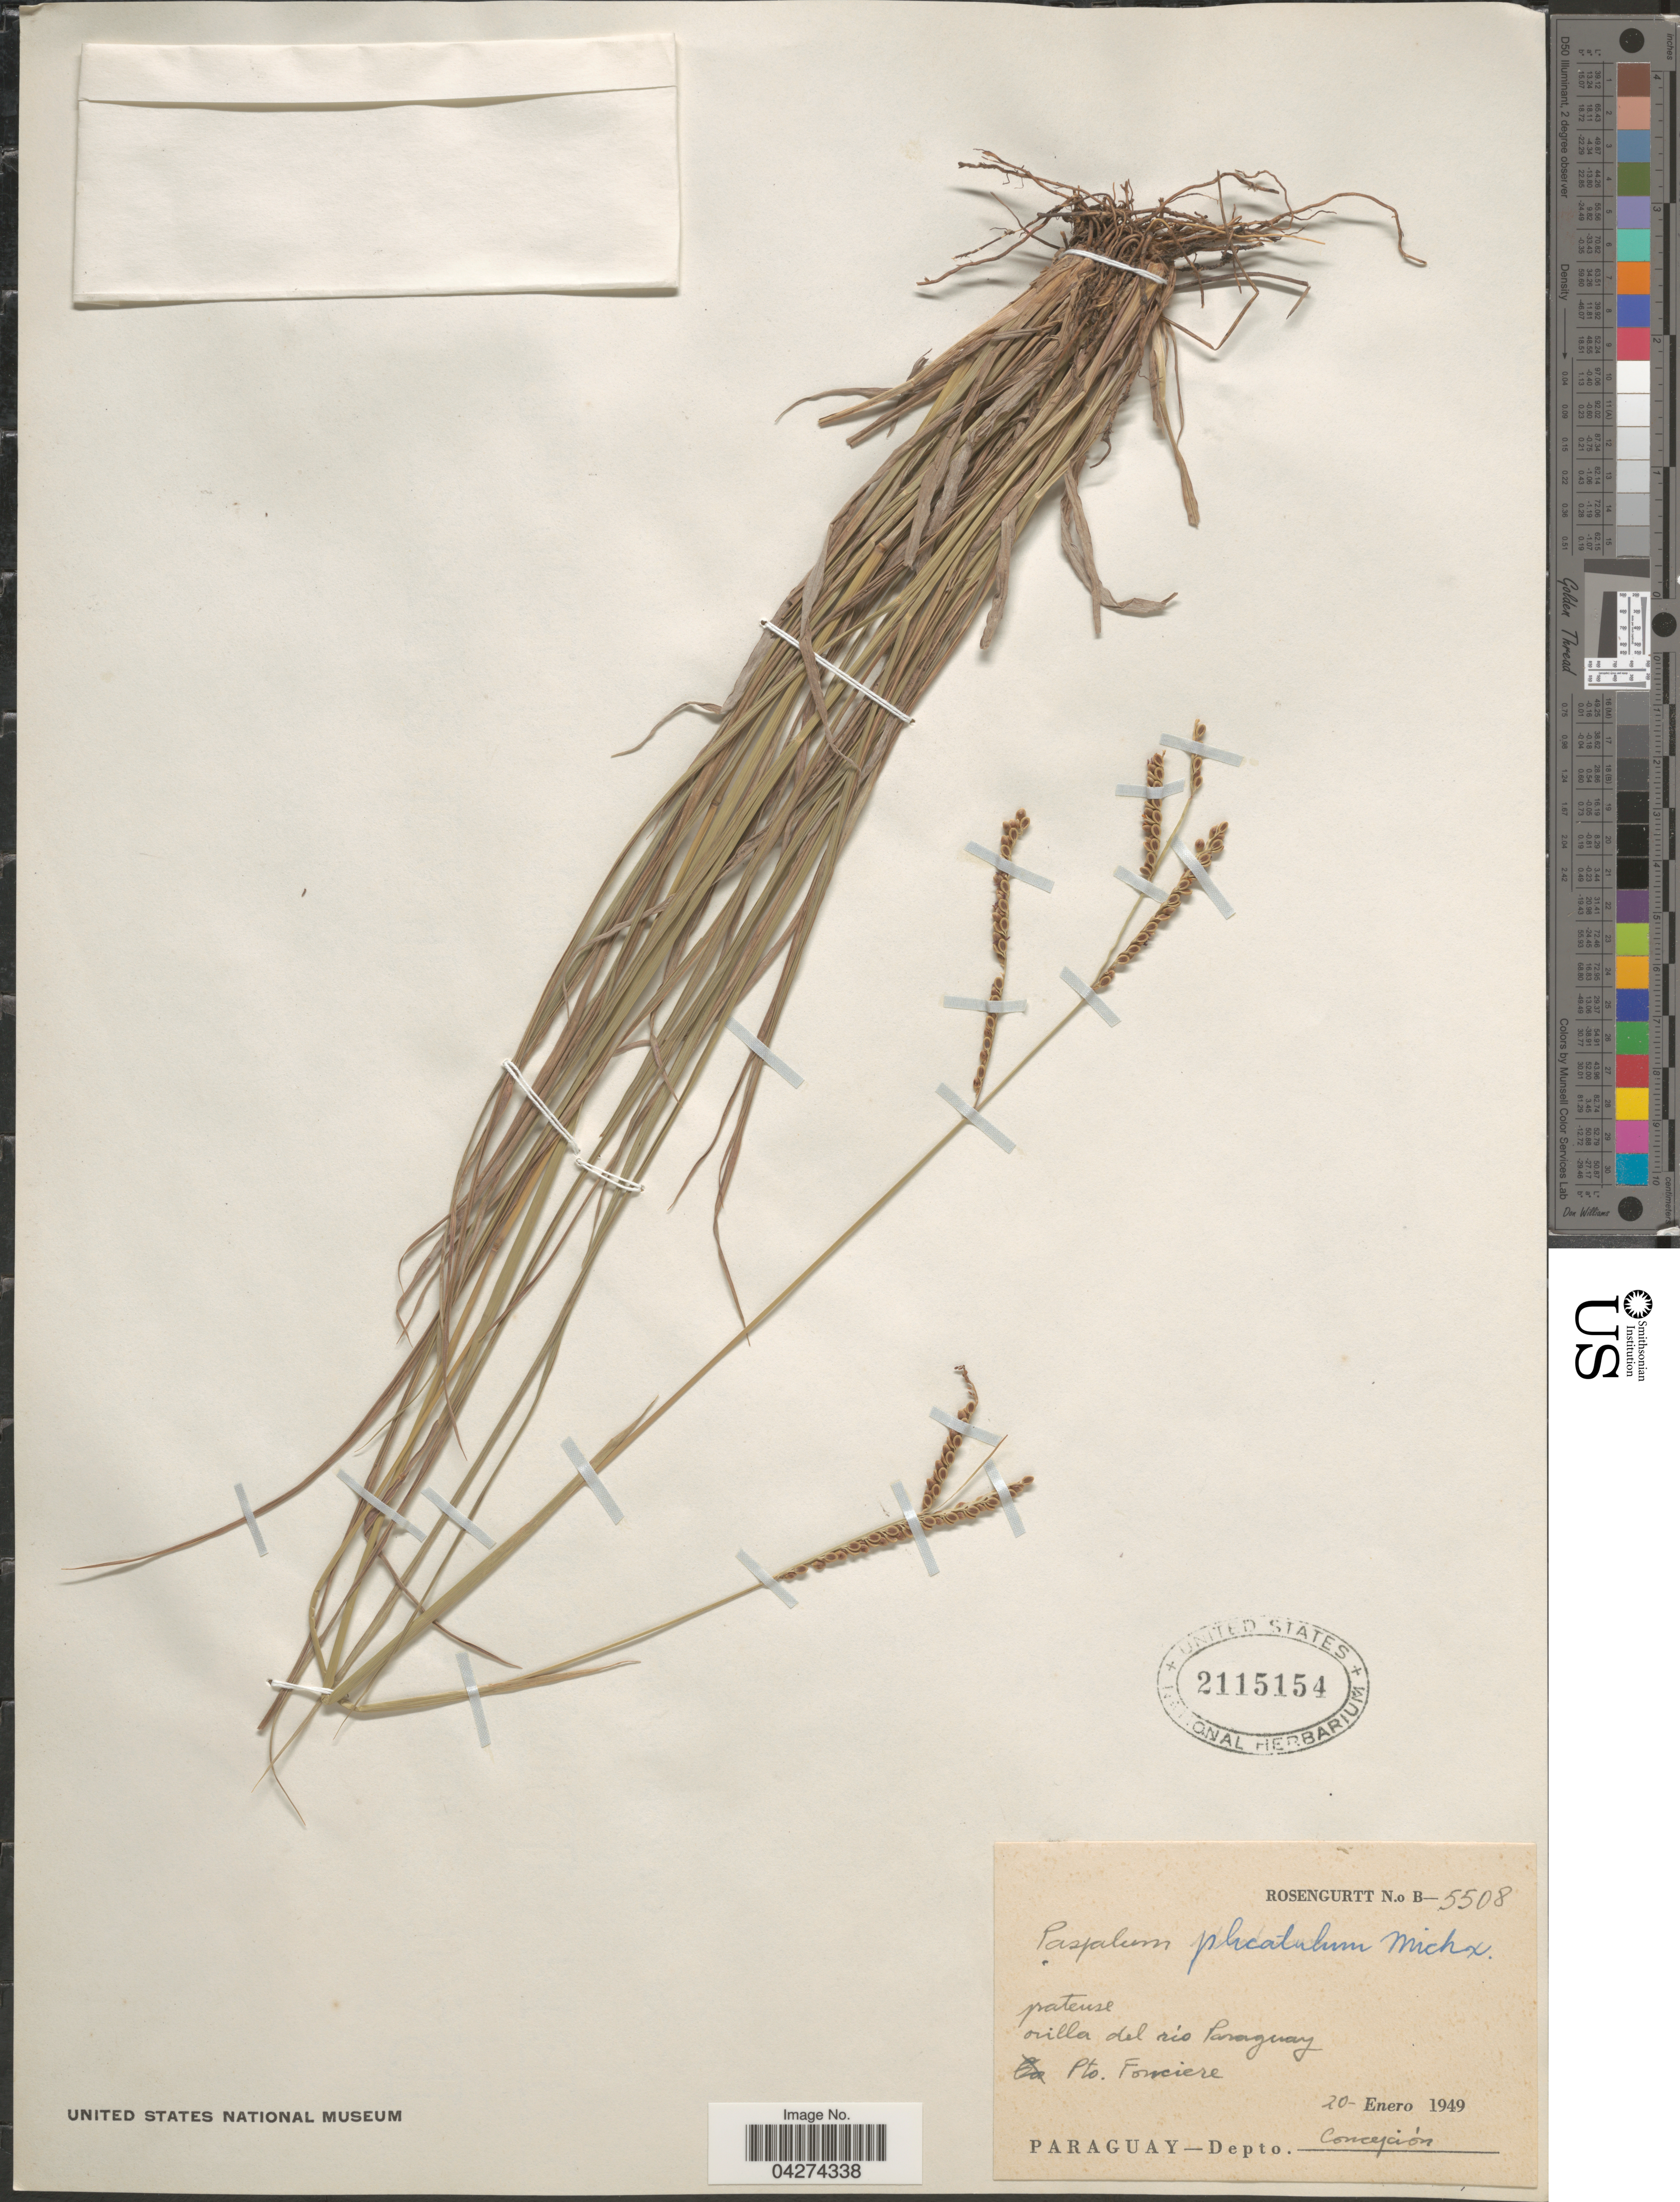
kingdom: Plantae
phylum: Tracheophyta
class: Liliopsida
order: Poales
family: Poaceae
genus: Paspalum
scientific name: Paspalum plicatulum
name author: Michx.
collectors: Rosengurtt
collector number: B-5508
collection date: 1949-01-20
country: Paraguay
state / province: Concepcion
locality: Orilla del río Paraguay. Pto. Fonciere. Depto. Concepciòn.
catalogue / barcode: US 2115154